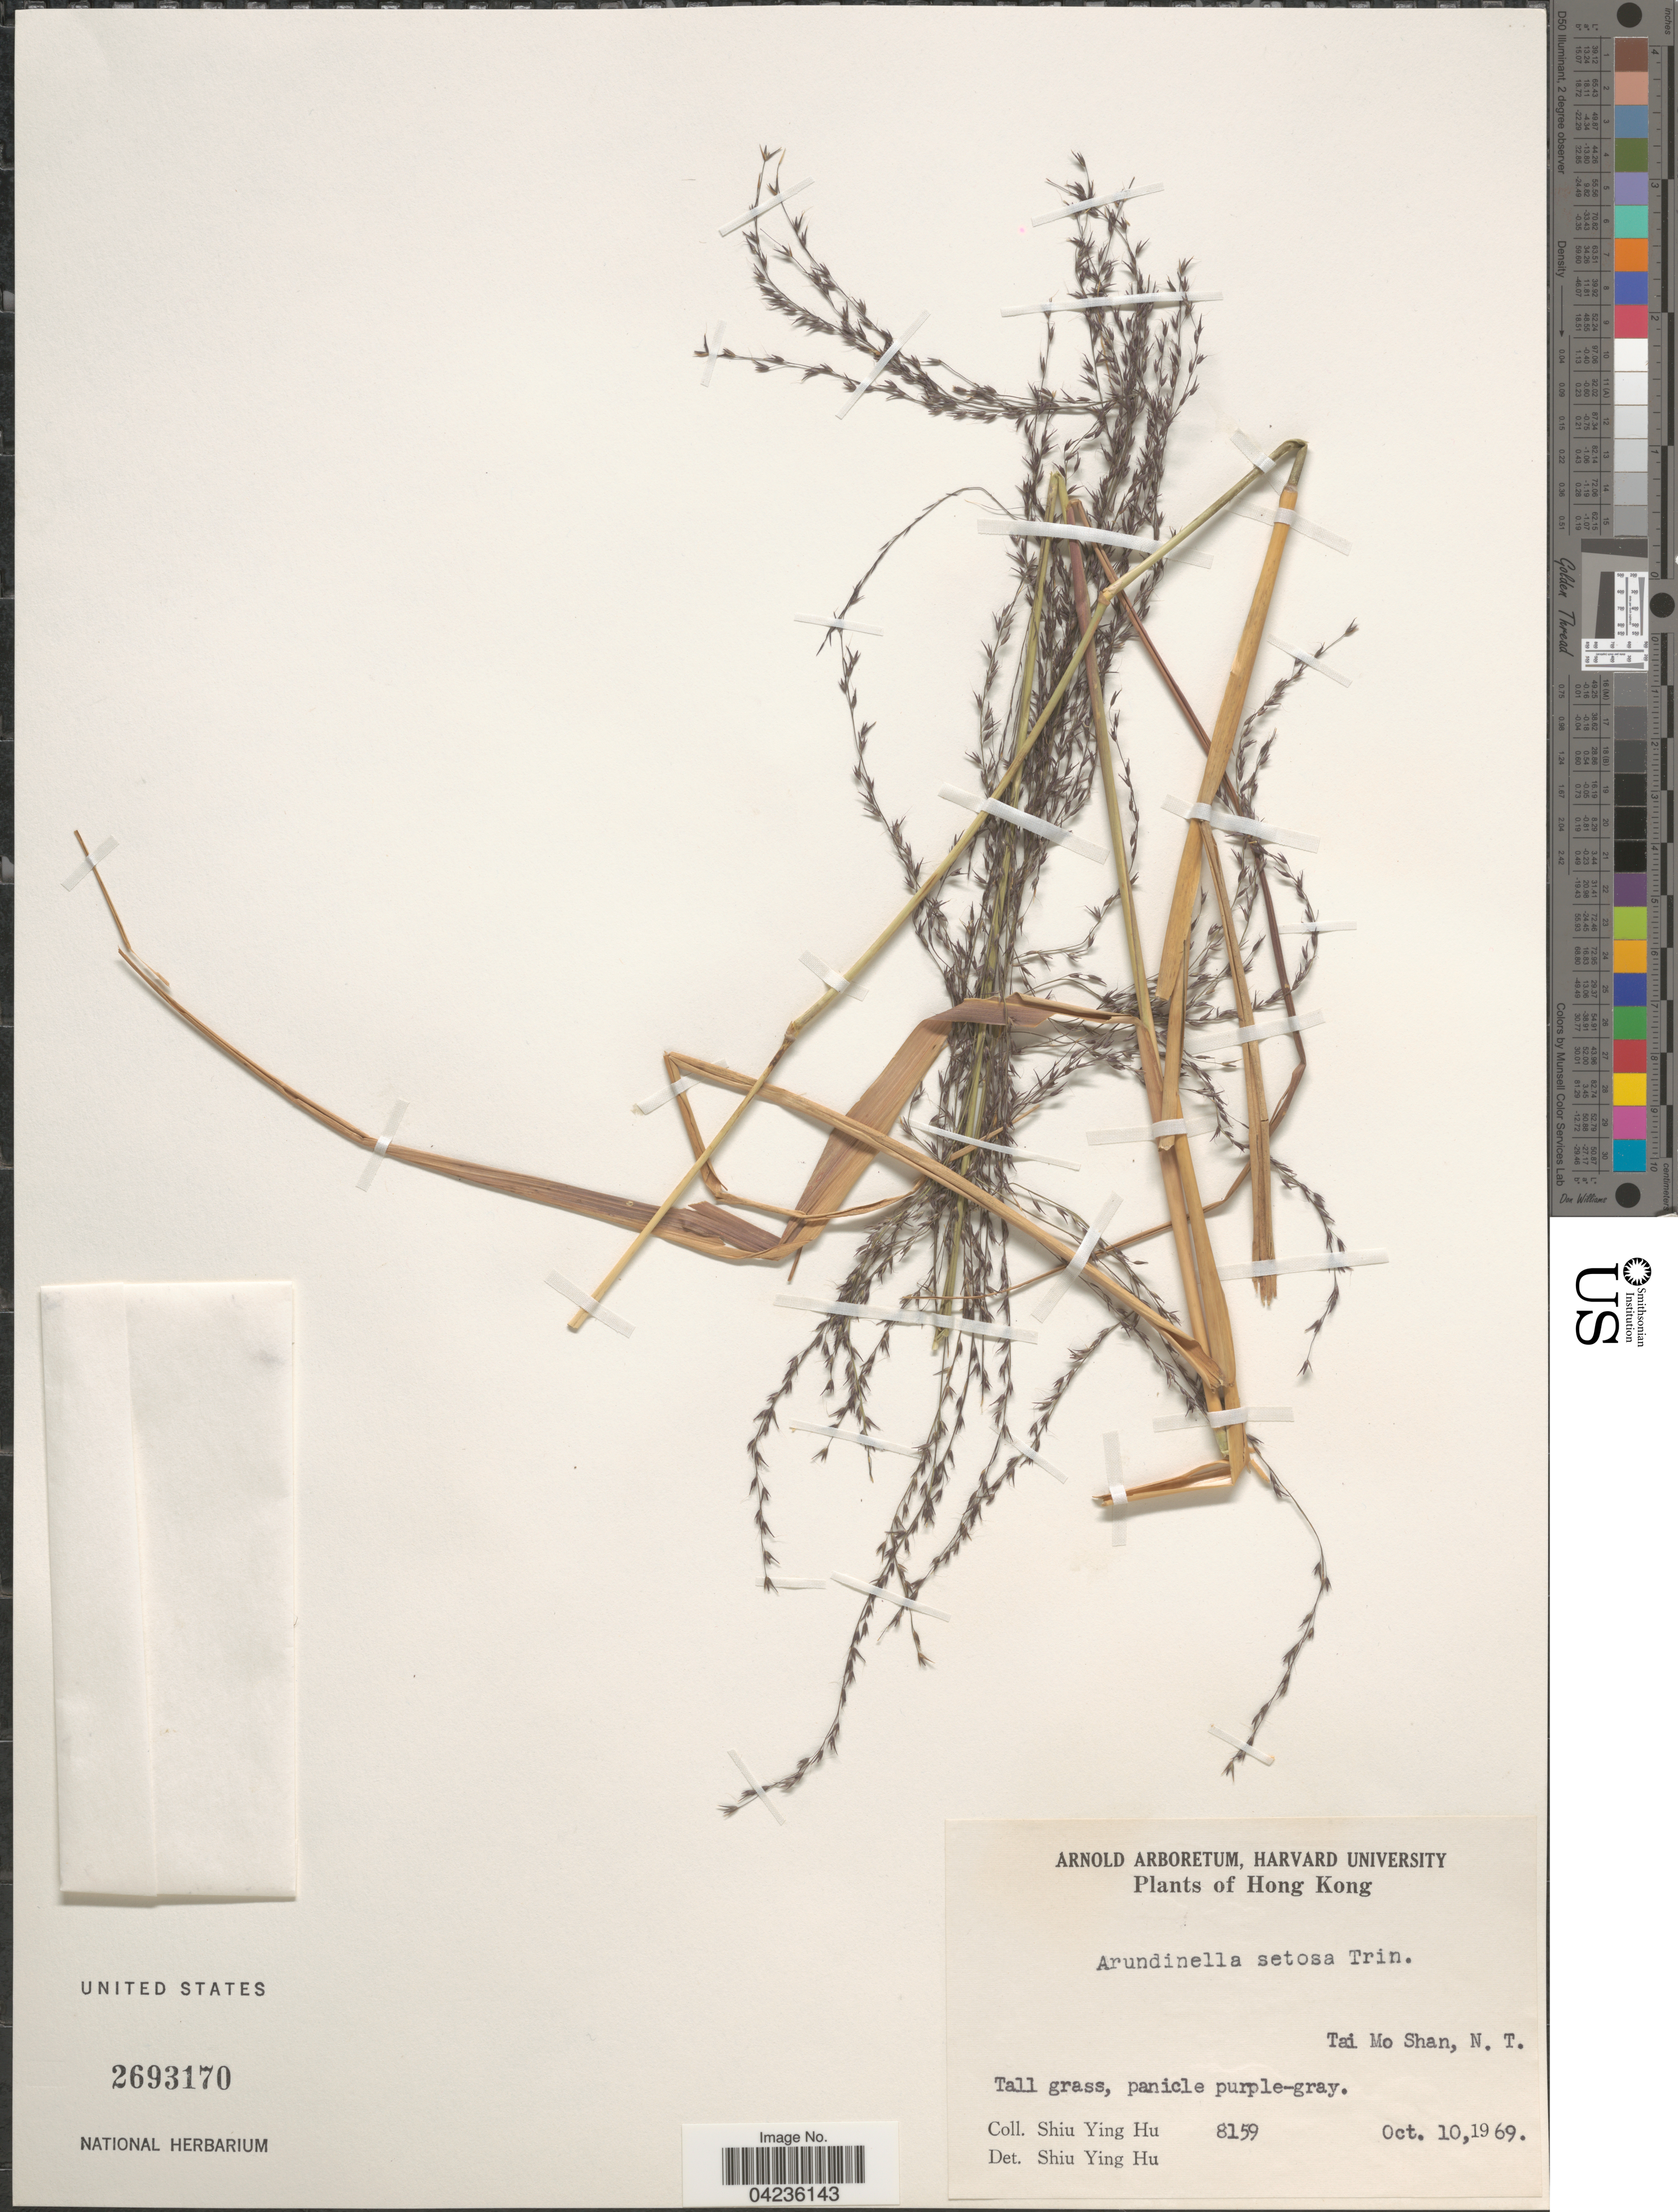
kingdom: Plantae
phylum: Tracheophyta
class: Liliopsida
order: Poales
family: Poaceae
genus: Arundinella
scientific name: Arundinella setosa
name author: Trin.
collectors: S. Y. Hu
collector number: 8159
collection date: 1969-10-10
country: China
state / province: Hong Kong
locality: Tai Mo Shan, N. T.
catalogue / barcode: US 2693170